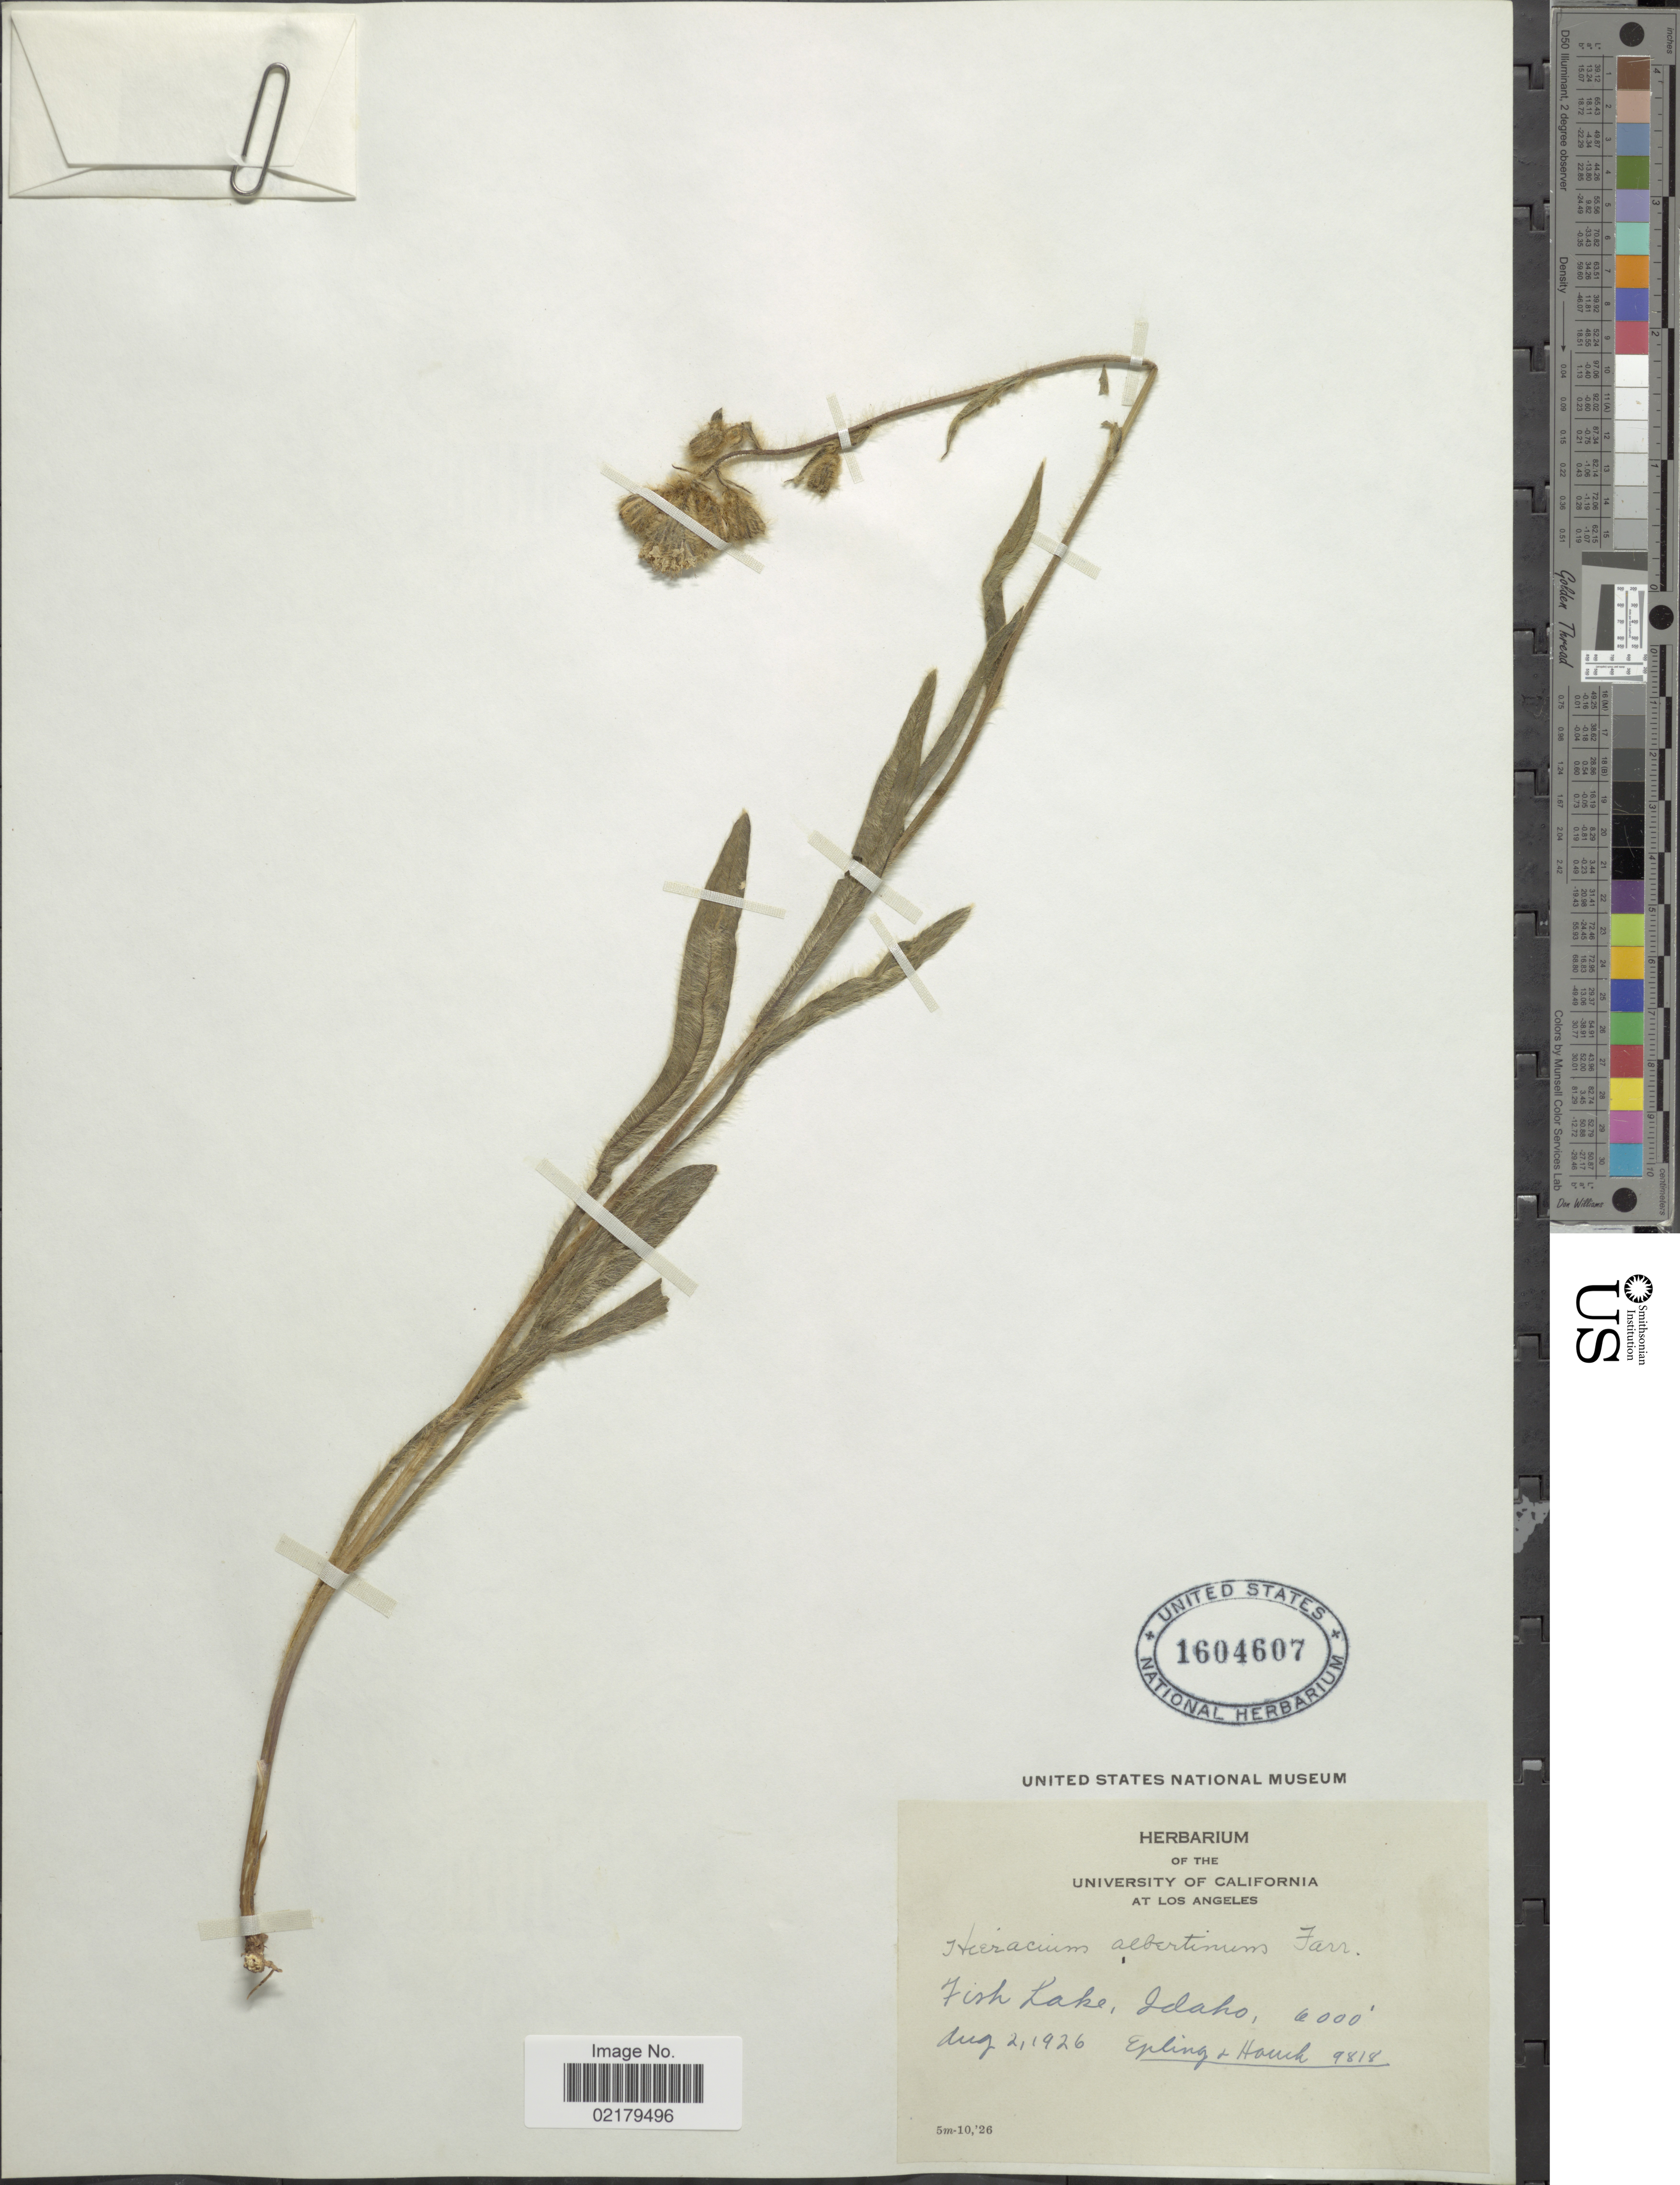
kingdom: Plantae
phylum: Tracheophyta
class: Magnoliopsida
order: Asterales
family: Asteraceae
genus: Hieracium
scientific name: Hieracium scouleri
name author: Hook.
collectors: -- Epling & -. Hauch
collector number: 9818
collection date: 1926-08-02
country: United States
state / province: Idaho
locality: Fish Lake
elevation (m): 1829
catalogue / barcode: US 1604607